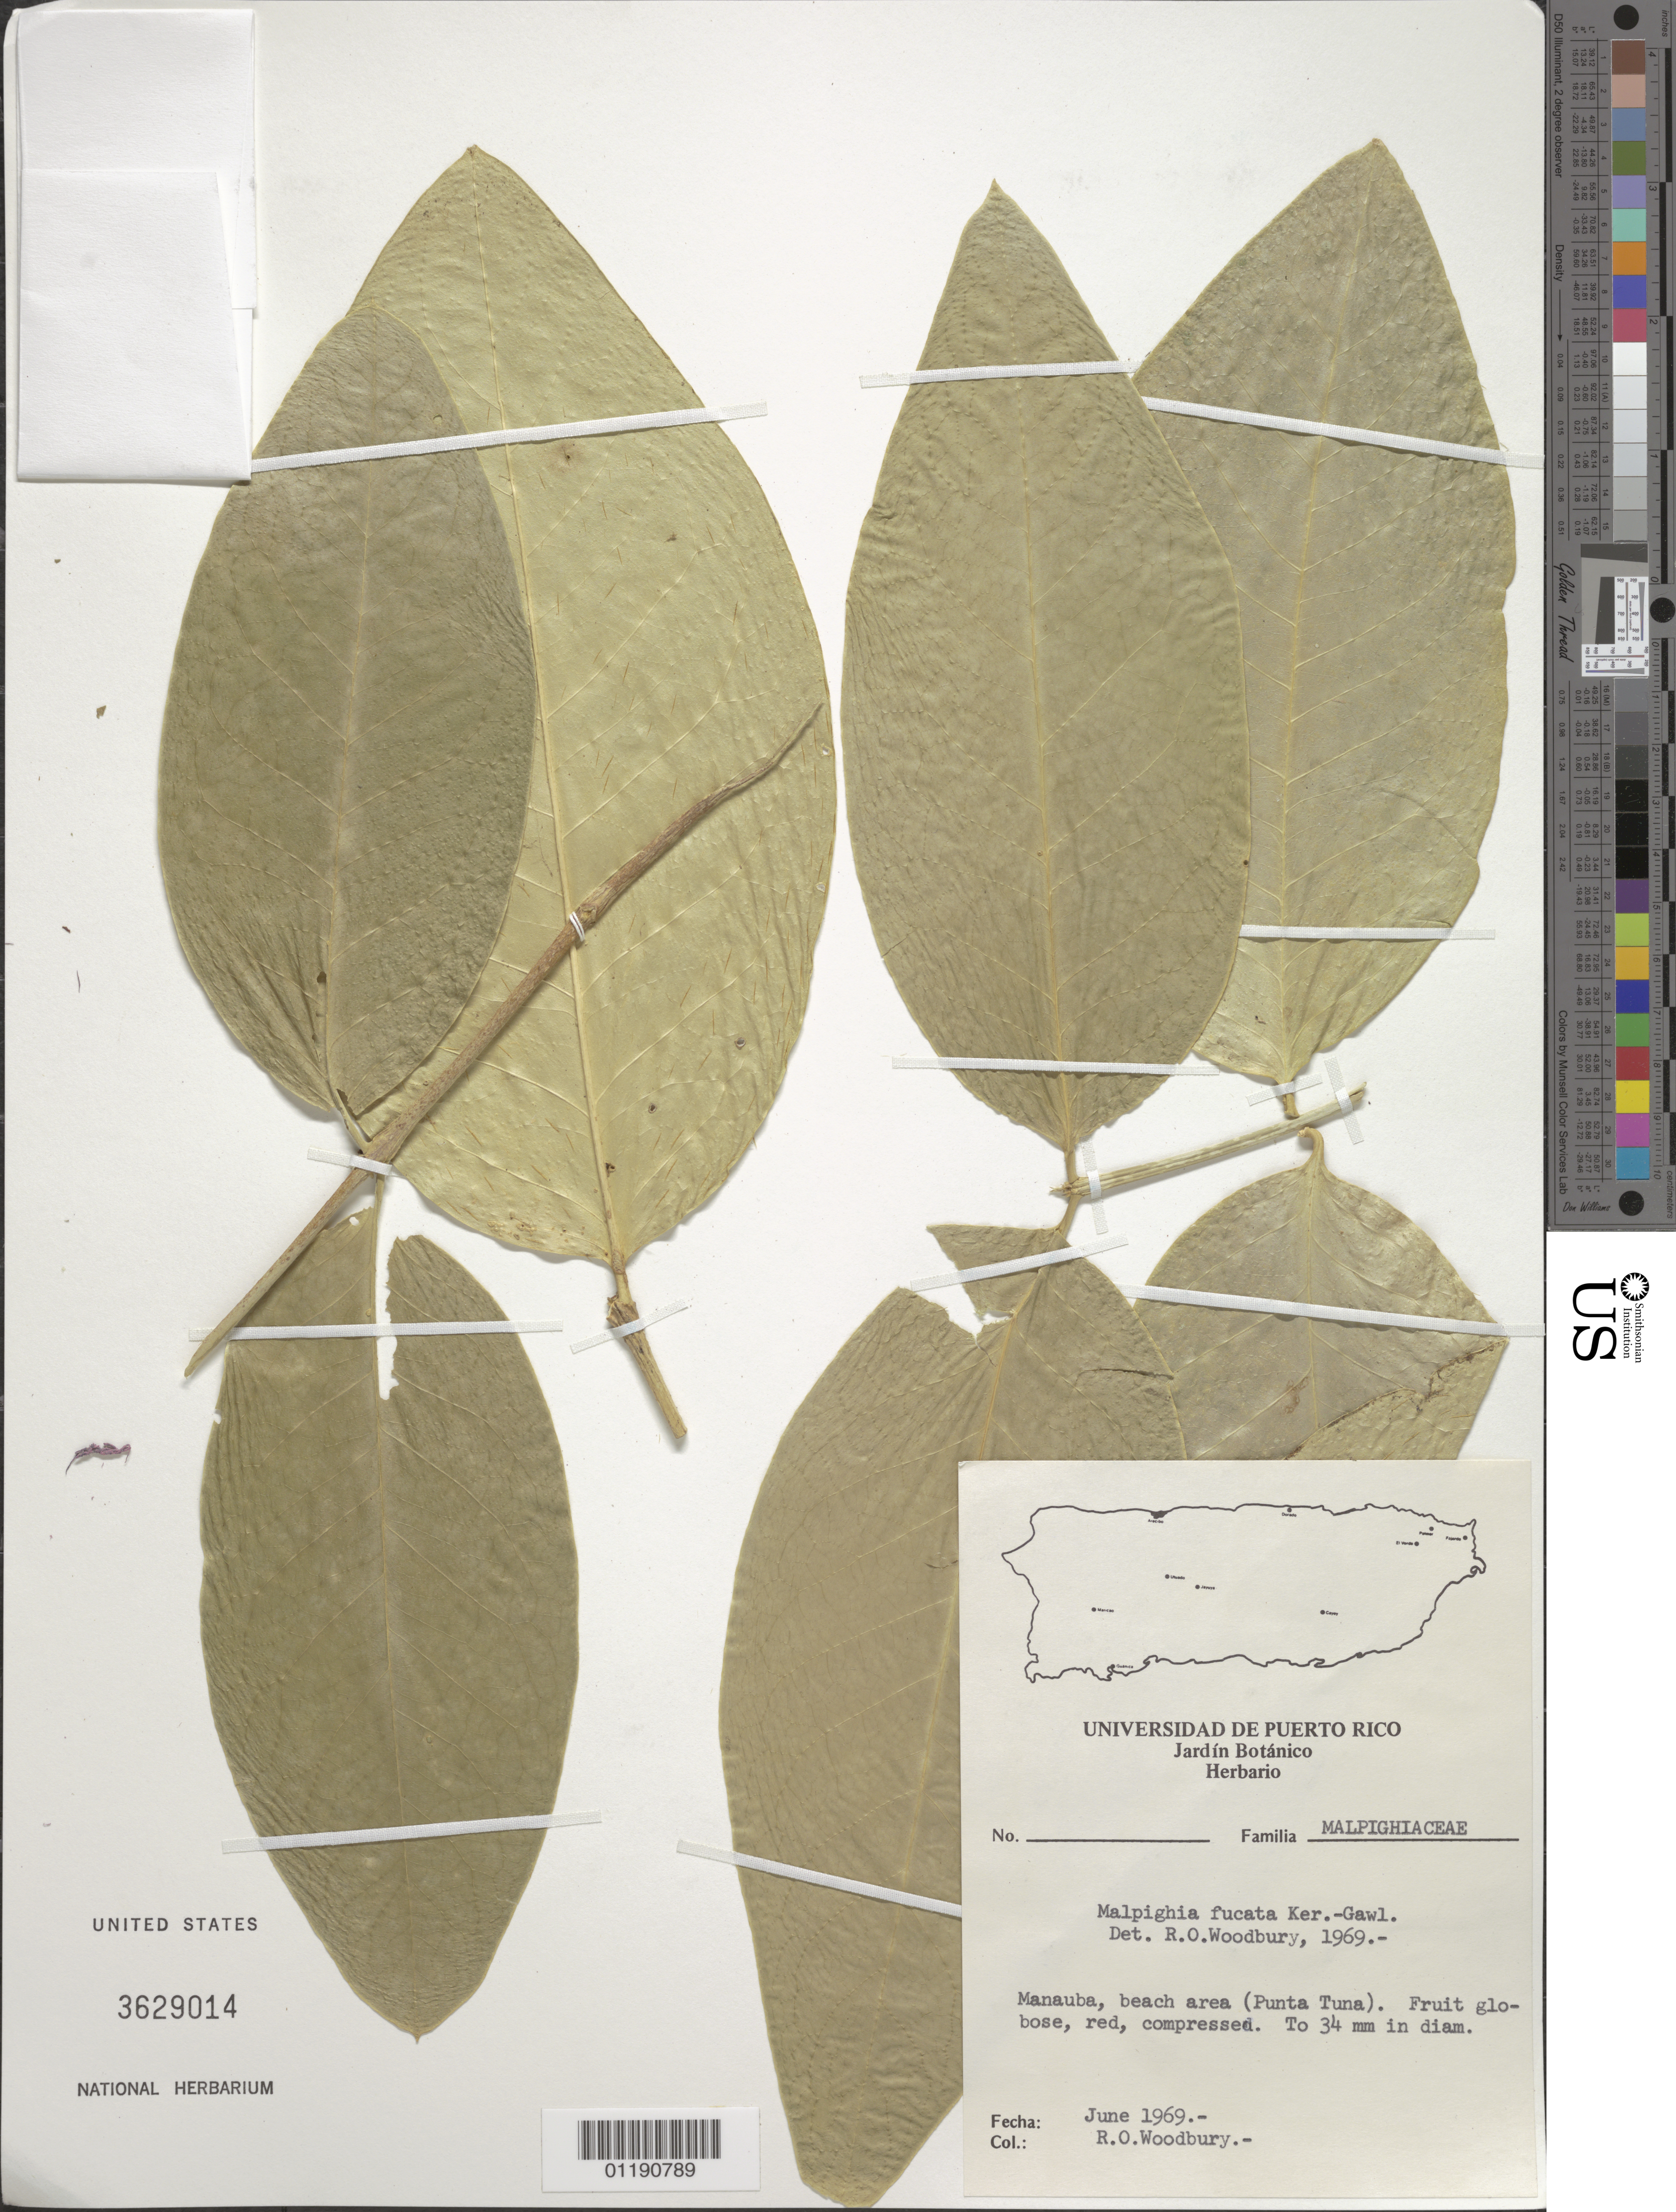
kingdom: Plantae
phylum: Tracheophyta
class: Magnoliopsida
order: Malpighiales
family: Malpighiaceae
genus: Malpighia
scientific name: Malpighia fucata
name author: Ker Gawl.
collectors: R. O. Woodbury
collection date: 1969-06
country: Puerto Rico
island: Puerto Rico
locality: Manauba, beach area (Punta Tuna).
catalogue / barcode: US 3629014